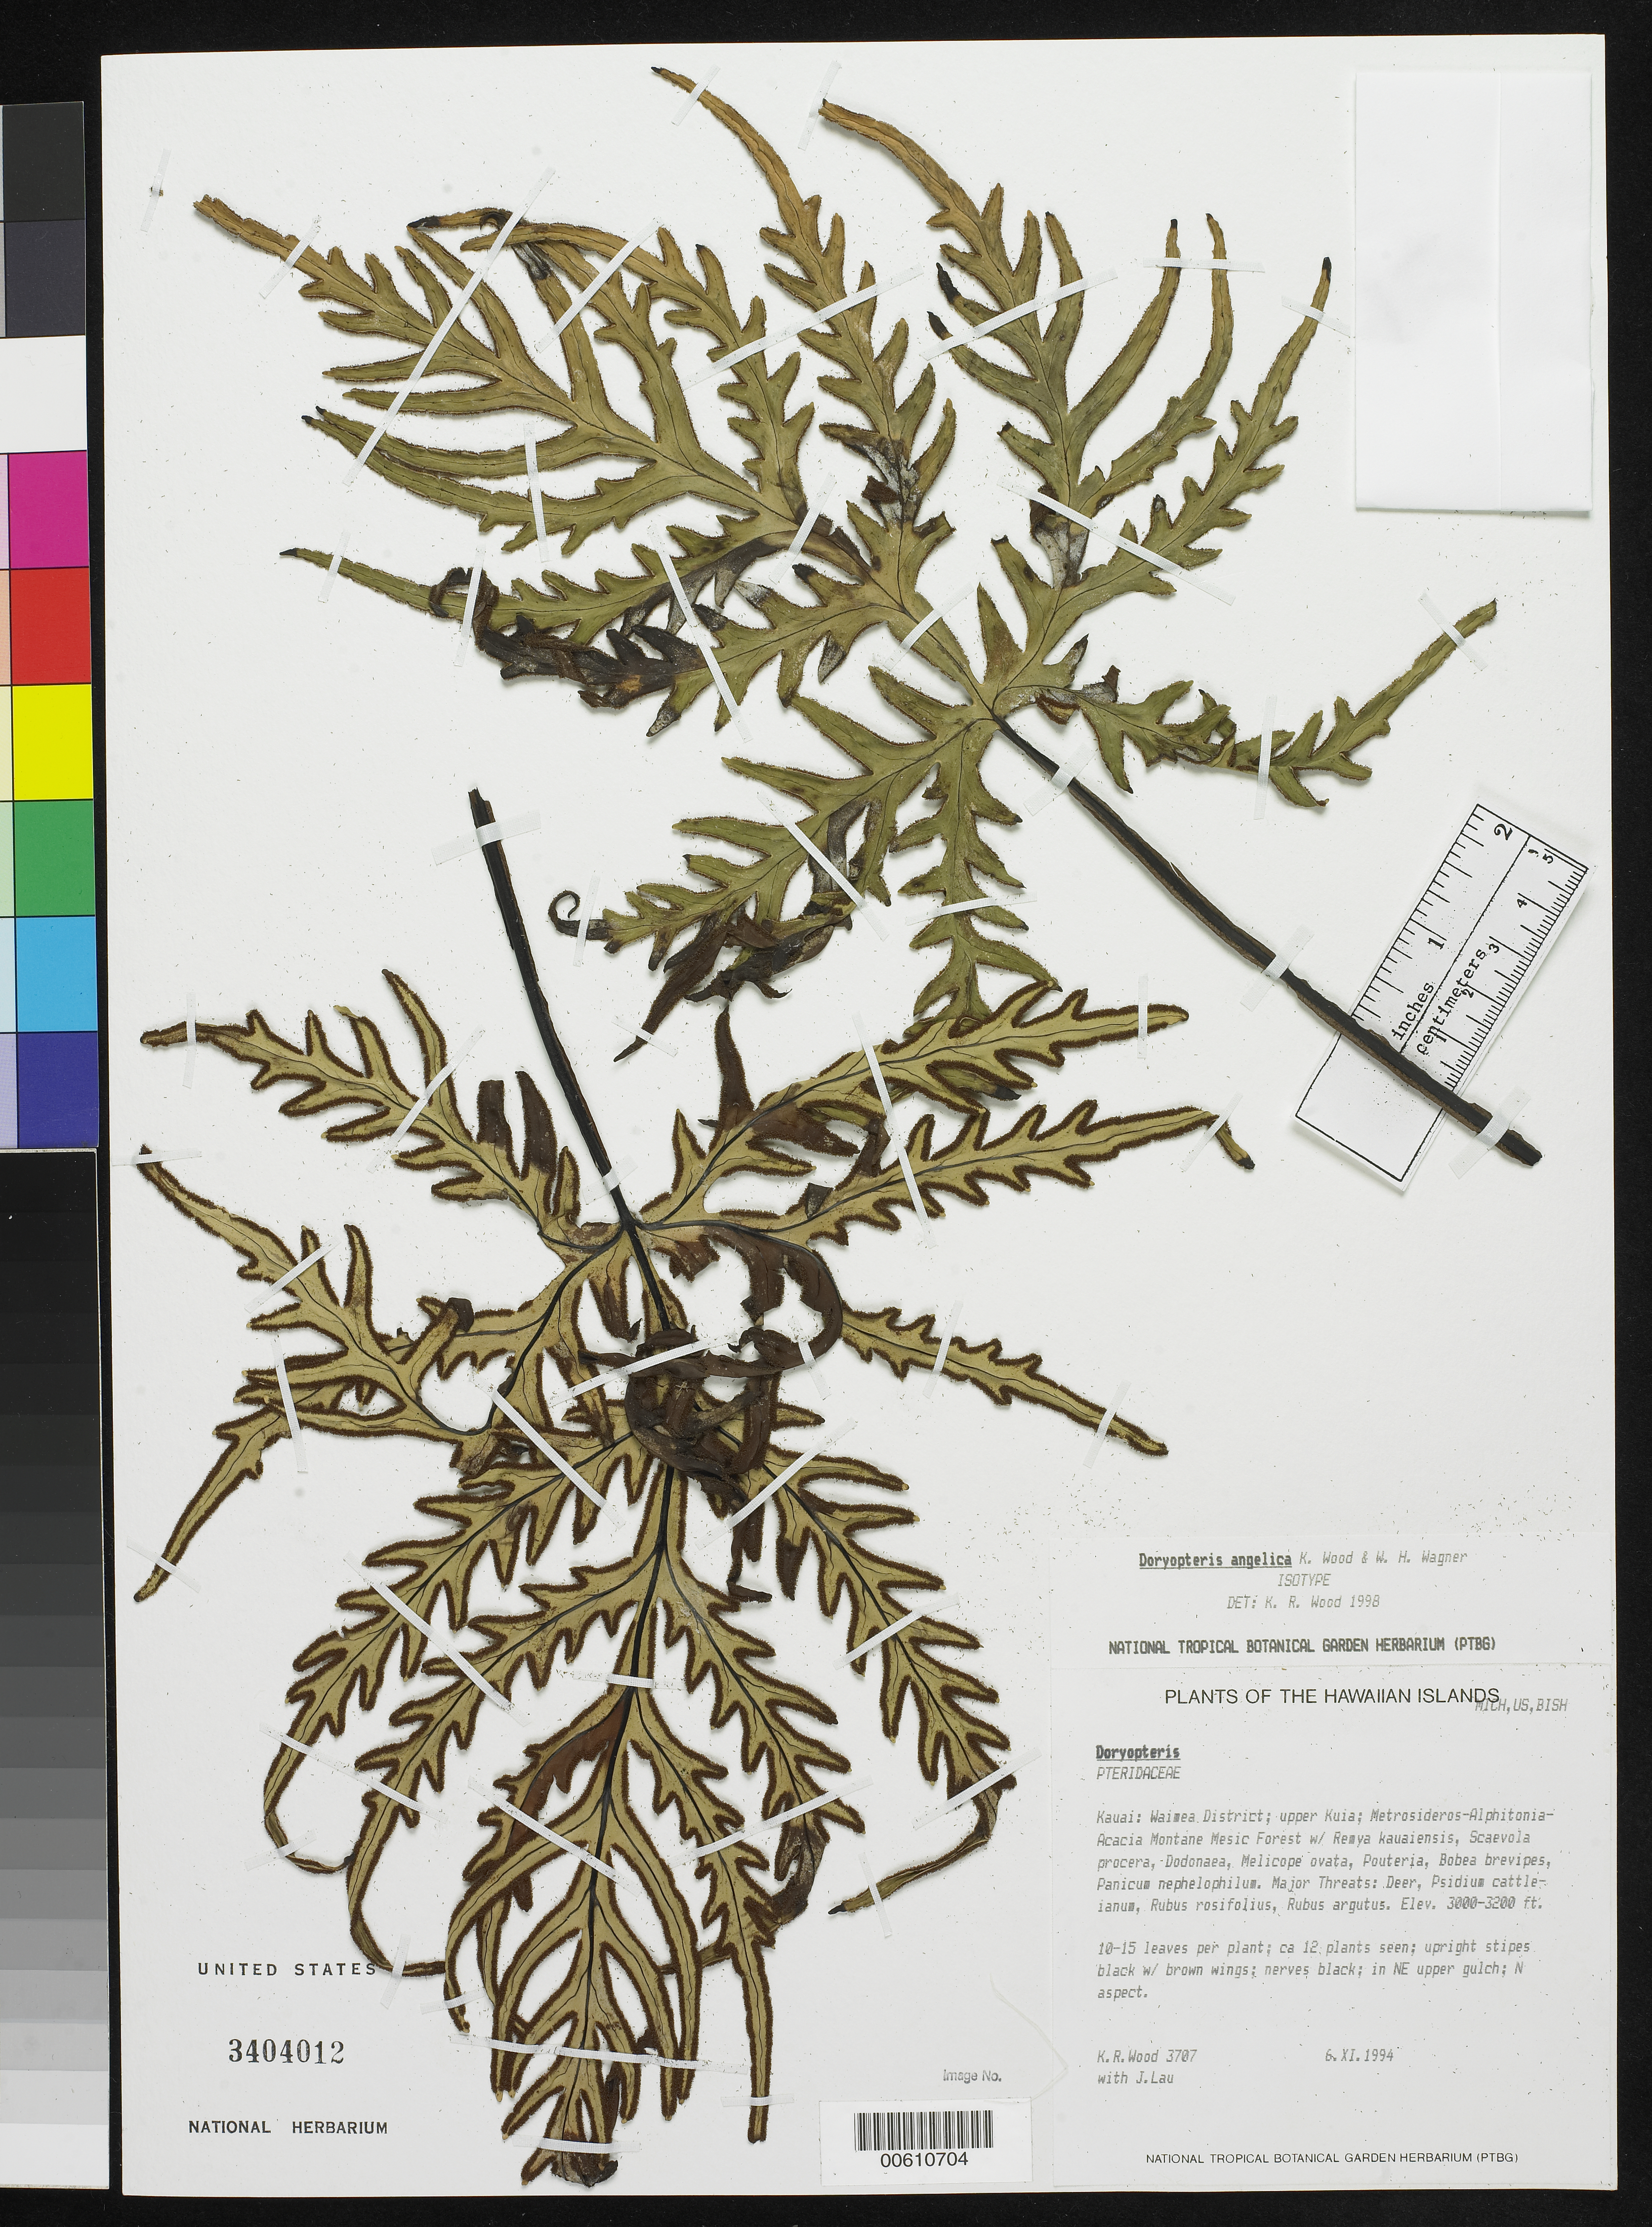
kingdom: Plantae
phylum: Tracheophyta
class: Polypodiopsida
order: Polypodiales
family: Pteridaceae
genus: Doryopteris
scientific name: Doryopteris angelica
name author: K.R. Wood & W.H. Wagner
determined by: Wood, Kenneth R.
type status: Isotype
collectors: K. R. Wood & J. Lau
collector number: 3707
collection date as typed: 06 Nov 1994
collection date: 1994-11-06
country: United States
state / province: Hawaii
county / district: Kauai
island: Kaua'i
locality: Kauai: Waimea District; upper Kuia.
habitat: Mesic forest.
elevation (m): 914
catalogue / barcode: US 3404012